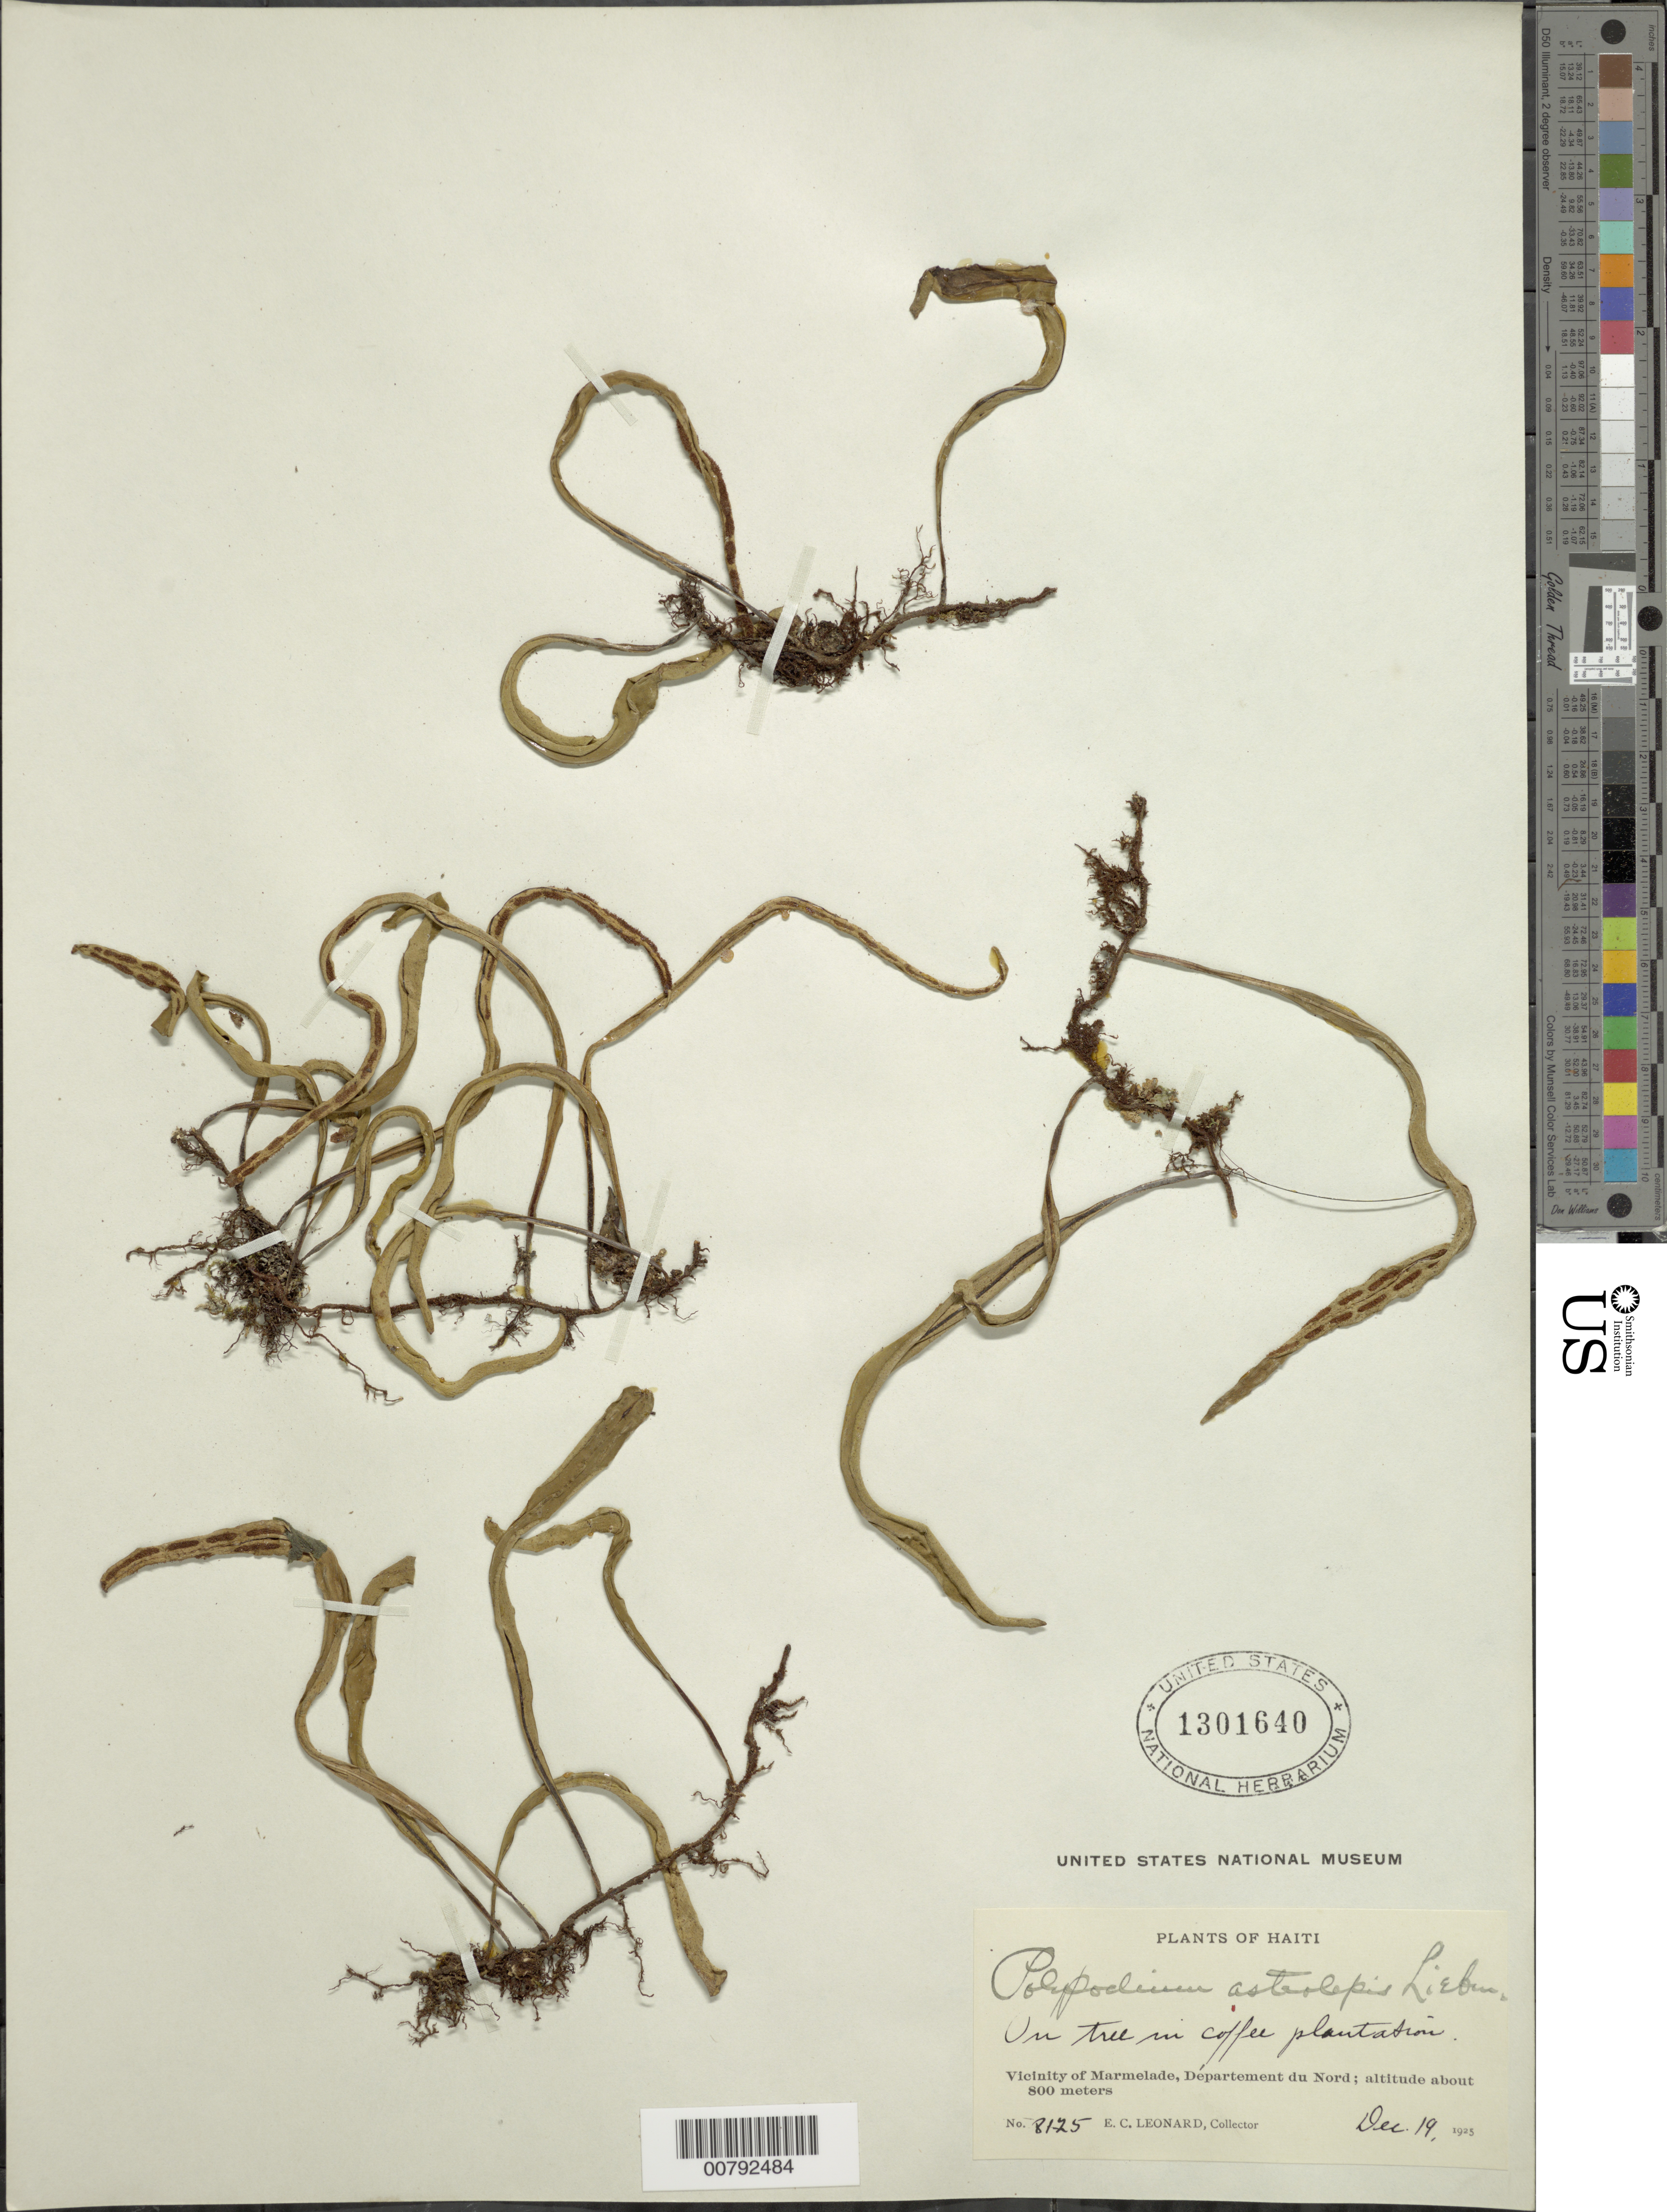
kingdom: Plantae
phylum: Tracheophyta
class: Polypodiopsida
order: Polypodiales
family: Polypodiaceae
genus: Pleopeltis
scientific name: Pleopeltis astrolepis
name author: (Liebm.) E. Fourn.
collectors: E. C. Leonard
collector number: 8125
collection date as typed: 19 Dec 1925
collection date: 1925-12-19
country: Haiti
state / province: Nord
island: Hispaniola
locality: Marmelade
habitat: Coffee plantation, on tree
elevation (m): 800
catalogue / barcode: US 1301640